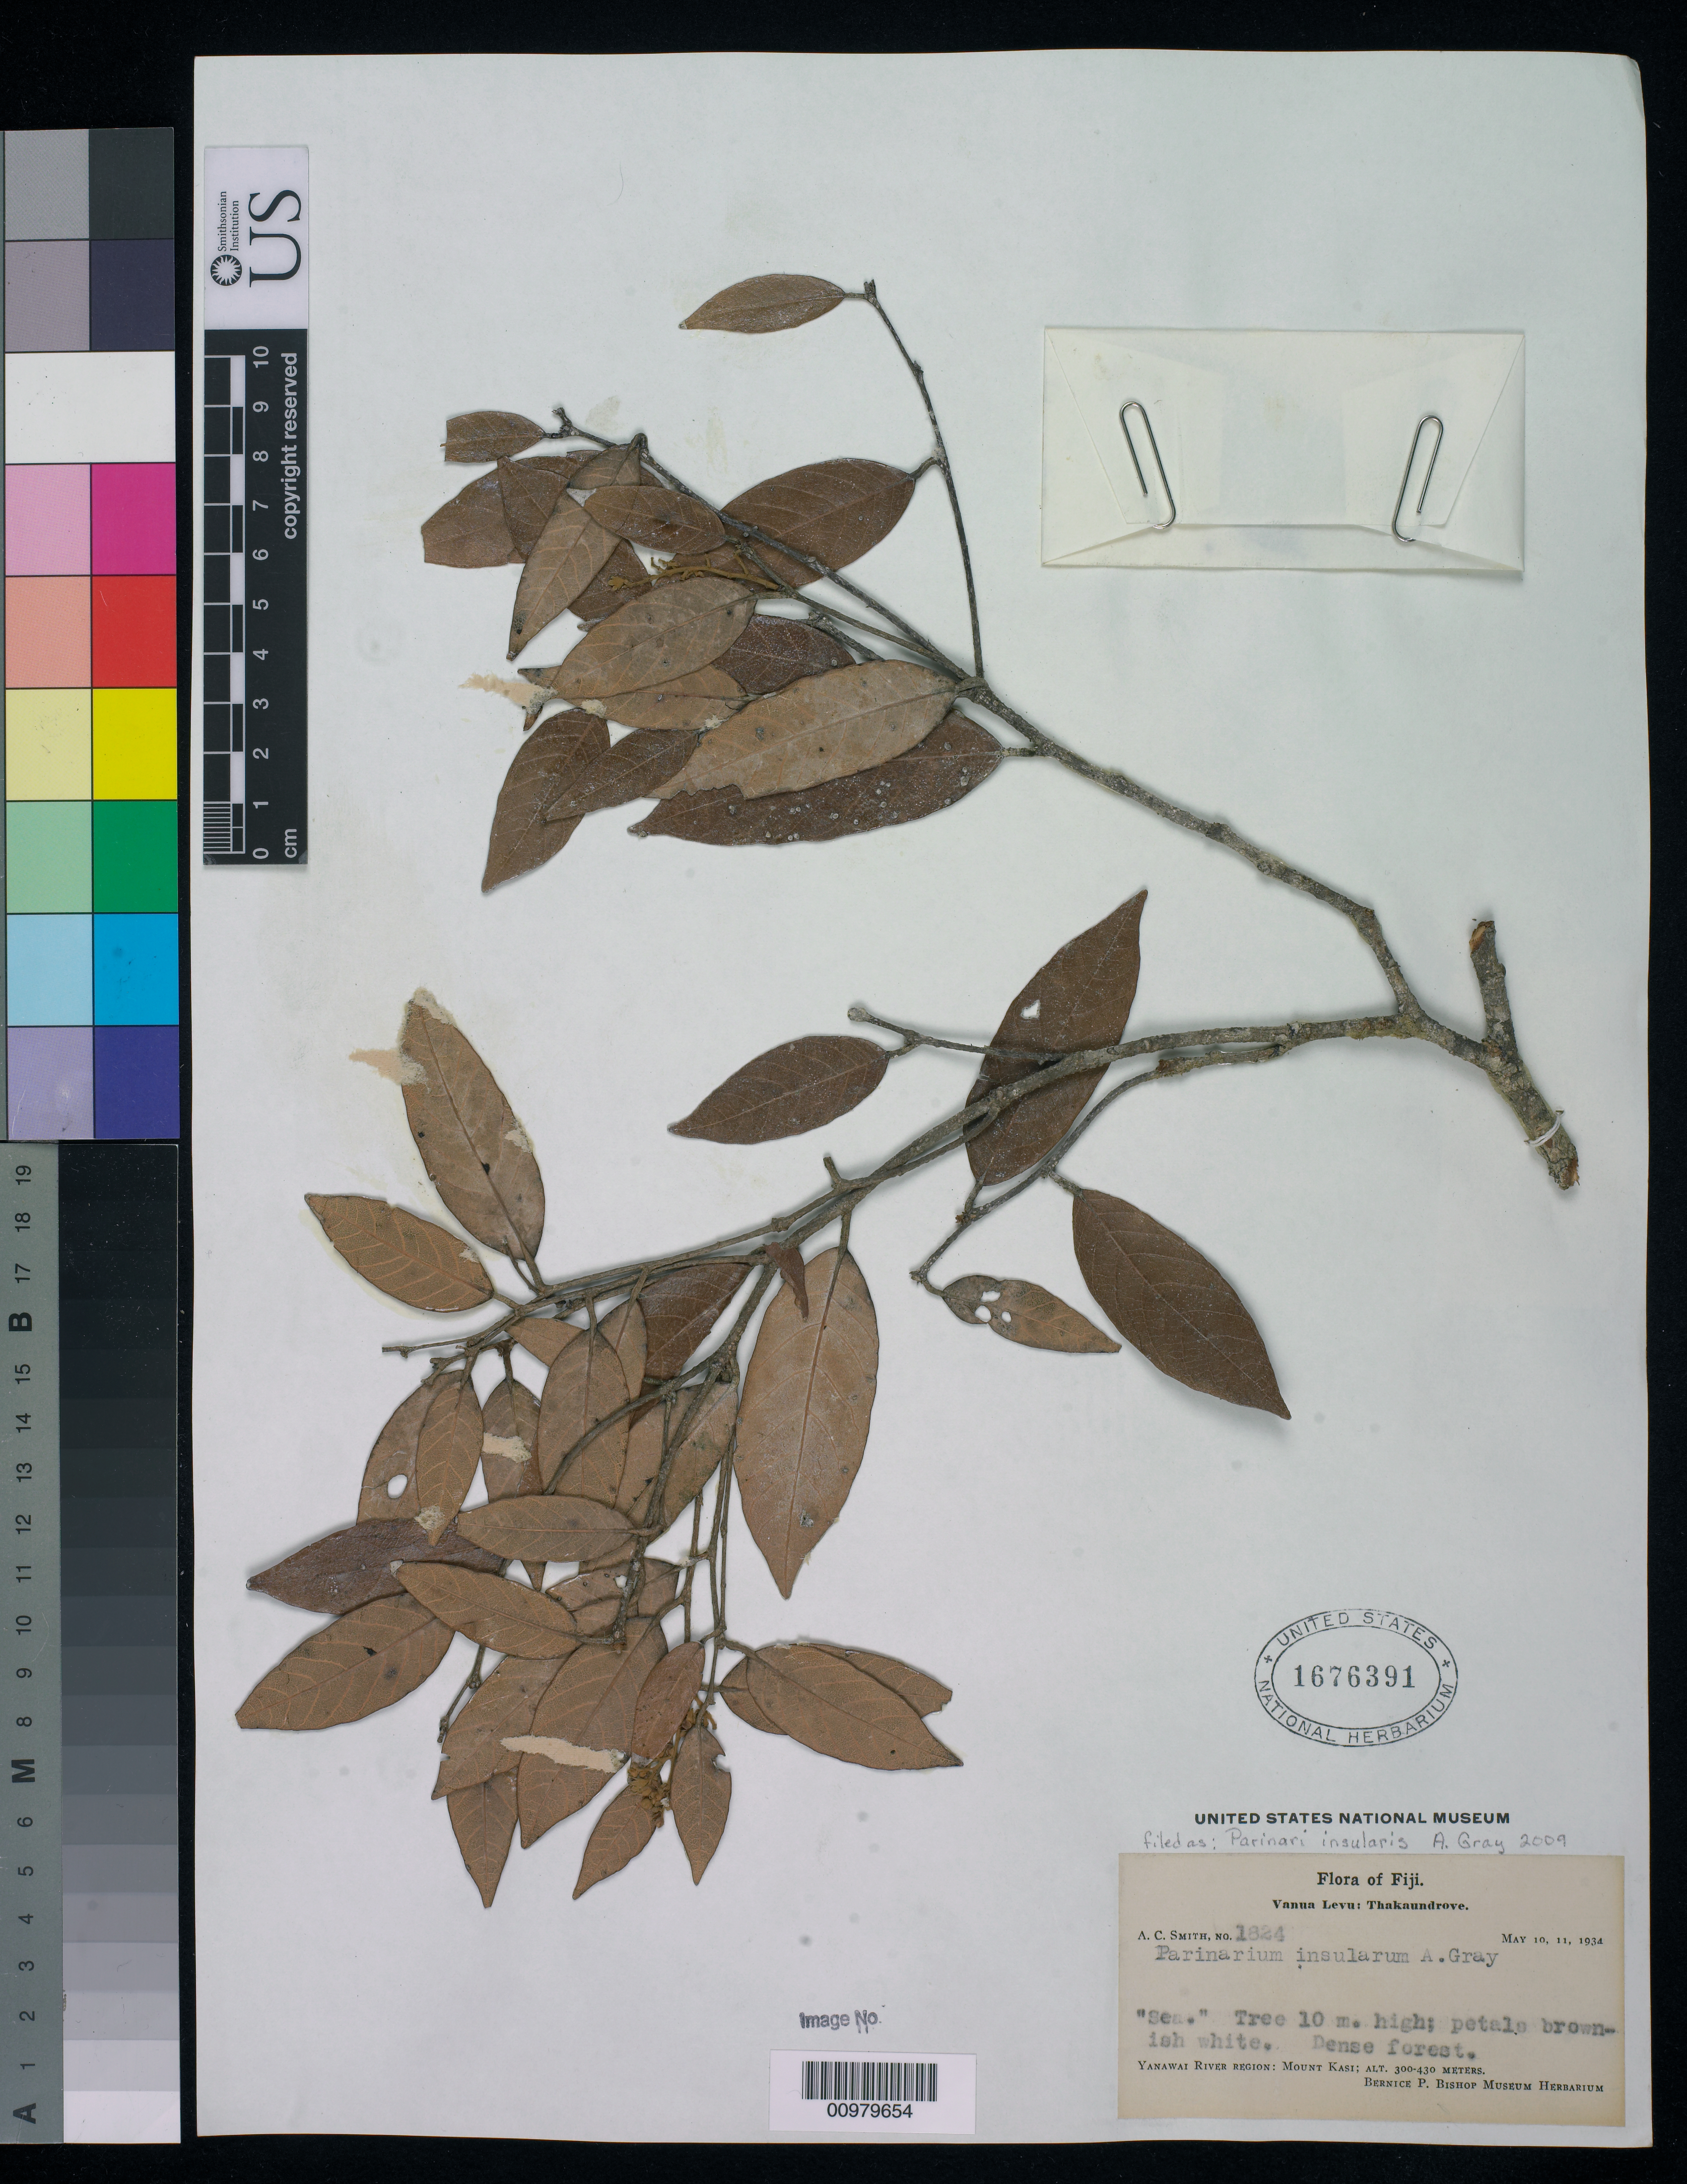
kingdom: Plantae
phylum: Tracheophyta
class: Magnoliopsida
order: Malpighiales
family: Chrysobalanaceae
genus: Parinari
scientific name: Parinari insularis A. Gray in Wilkes, as "insularum"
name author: A. Gray in Wilkes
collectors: C. A. Smith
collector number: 1824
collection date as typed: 10 May 1934 and 11 May 1954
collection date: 1934-05-10,1954-05-11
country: Fiji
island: Vanua Levu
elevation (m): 300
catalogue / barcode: US 1676391